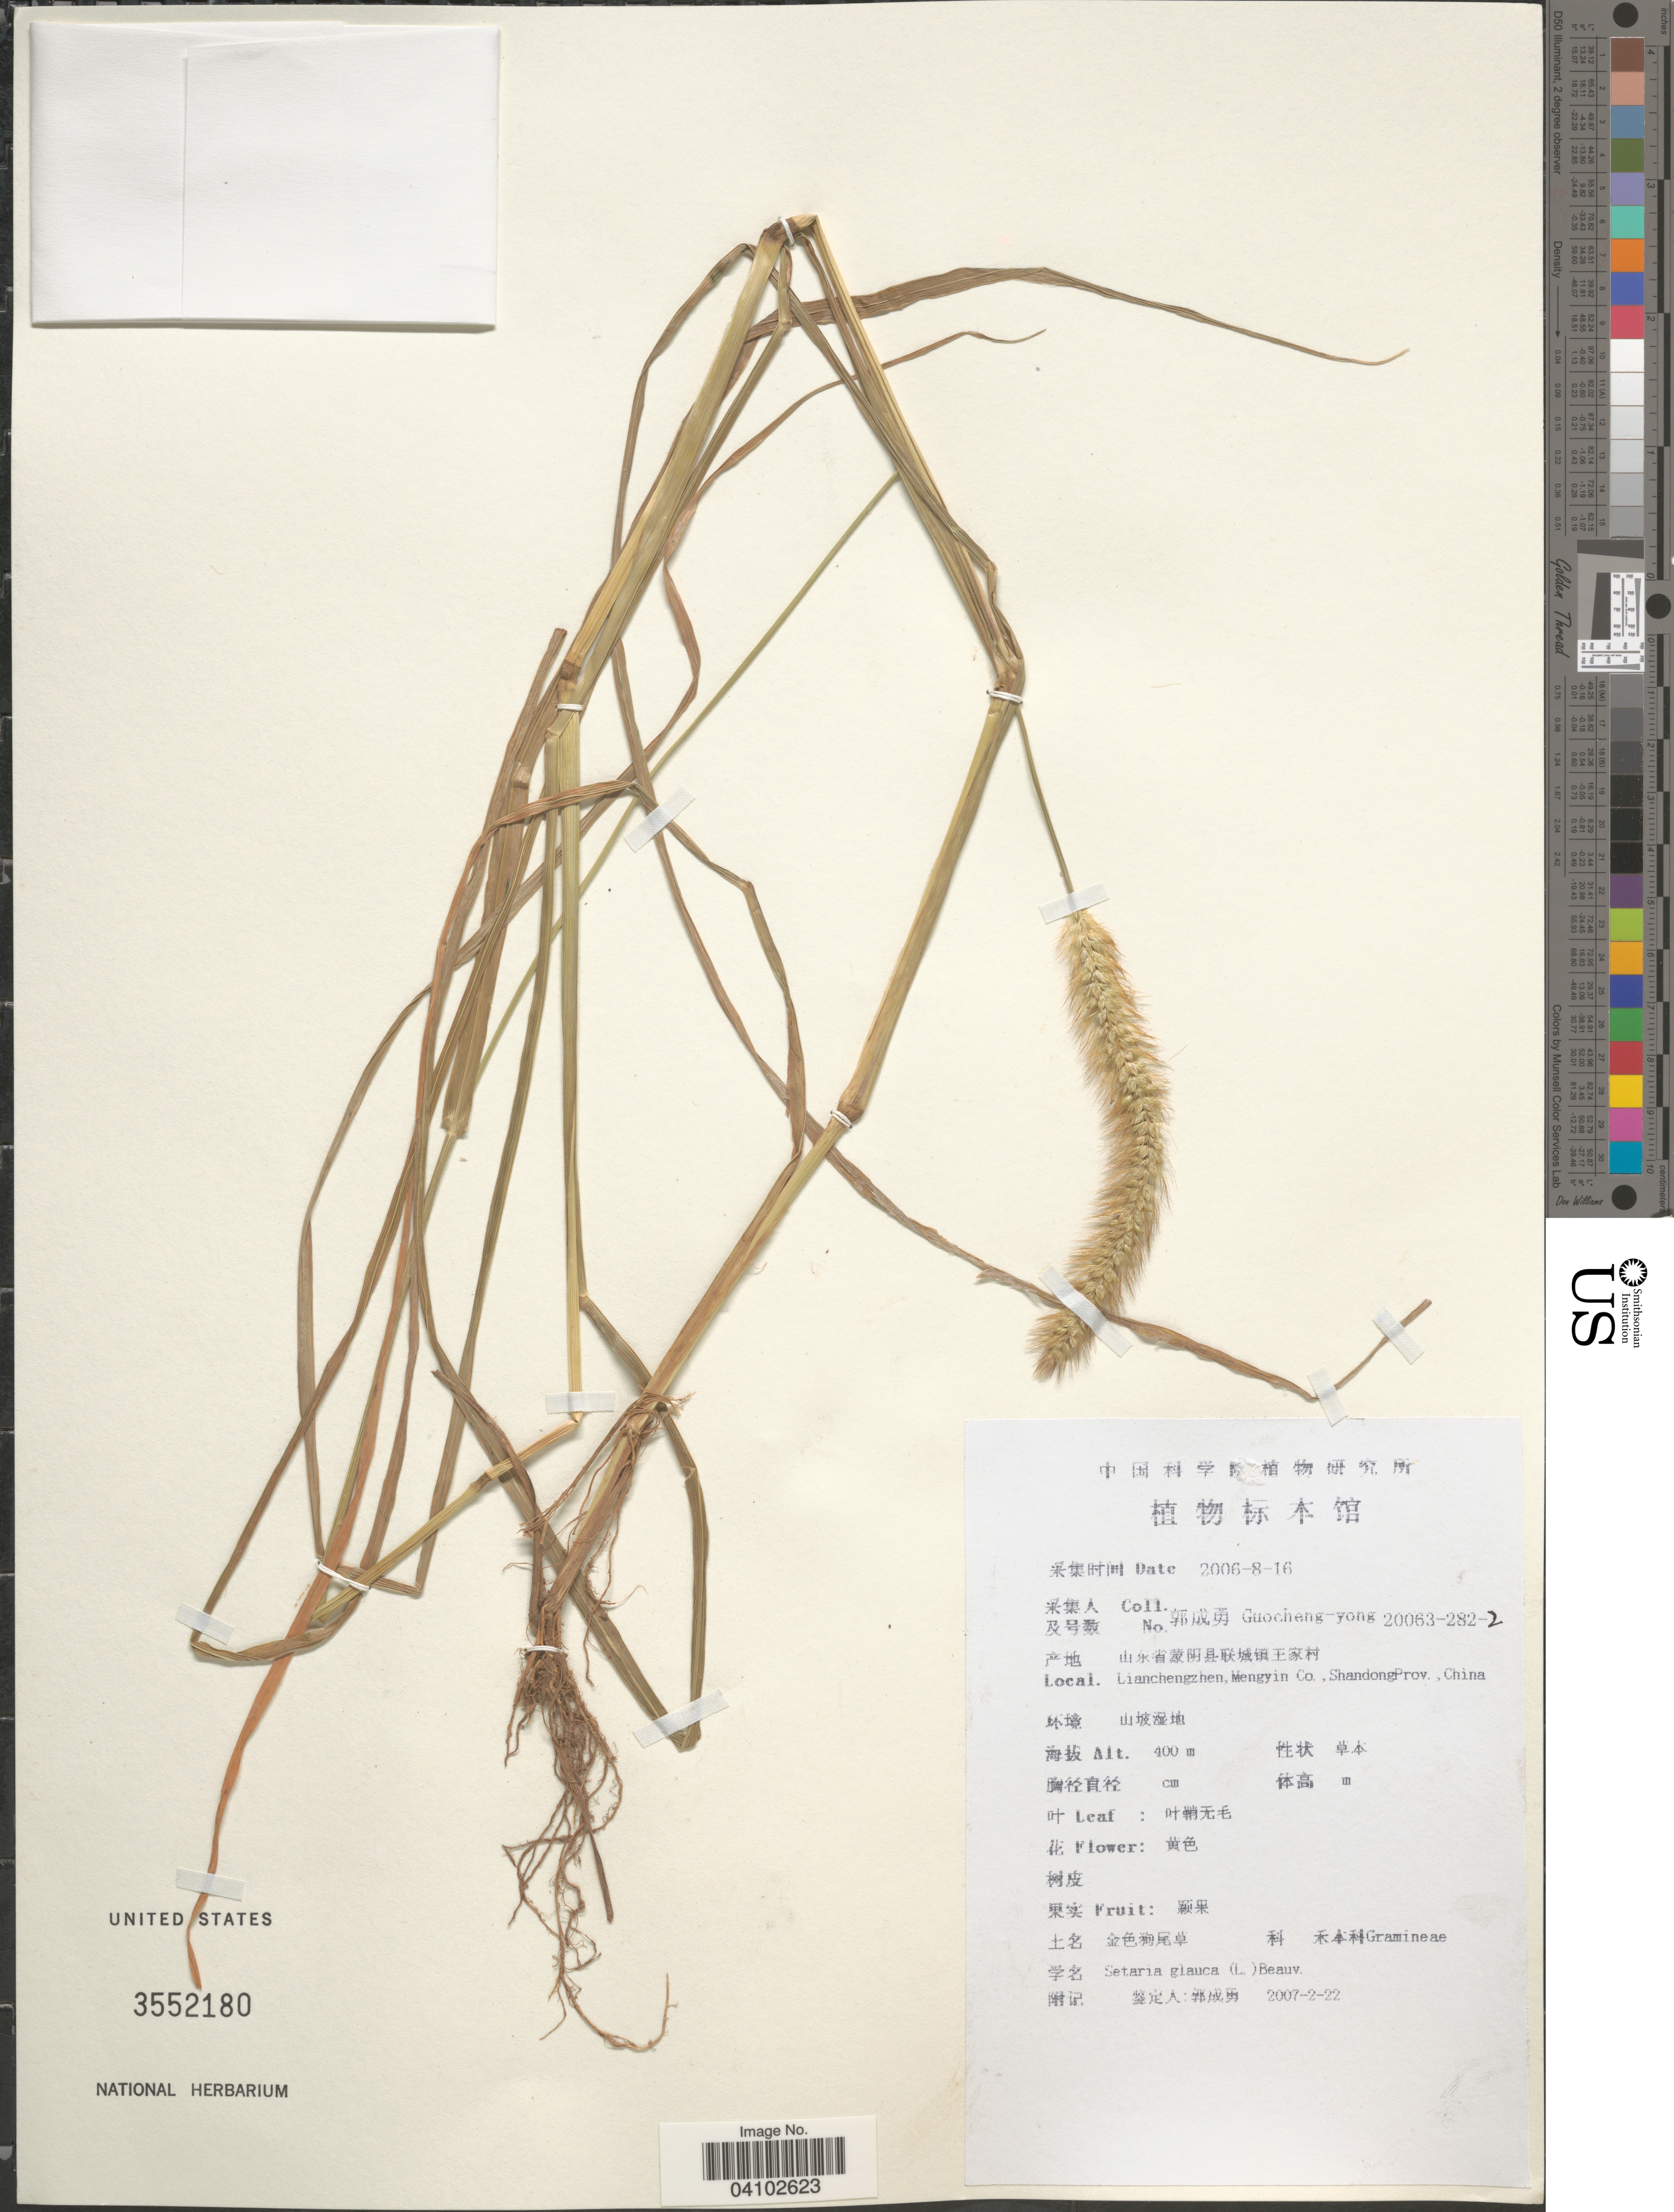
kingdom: Plantae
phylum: Tracheophyta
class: Liliopsida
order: Poales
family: Poaceae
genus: Cenchrus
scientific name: Cenchrus americanus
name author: (L.) Morrone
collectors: Guo cheng-yong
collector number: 20063-282-2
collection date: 2006-08-16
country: China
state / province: Shandong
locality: Lianchengzhen, Mengyin Co.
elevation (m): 400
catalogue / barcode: US 3552180